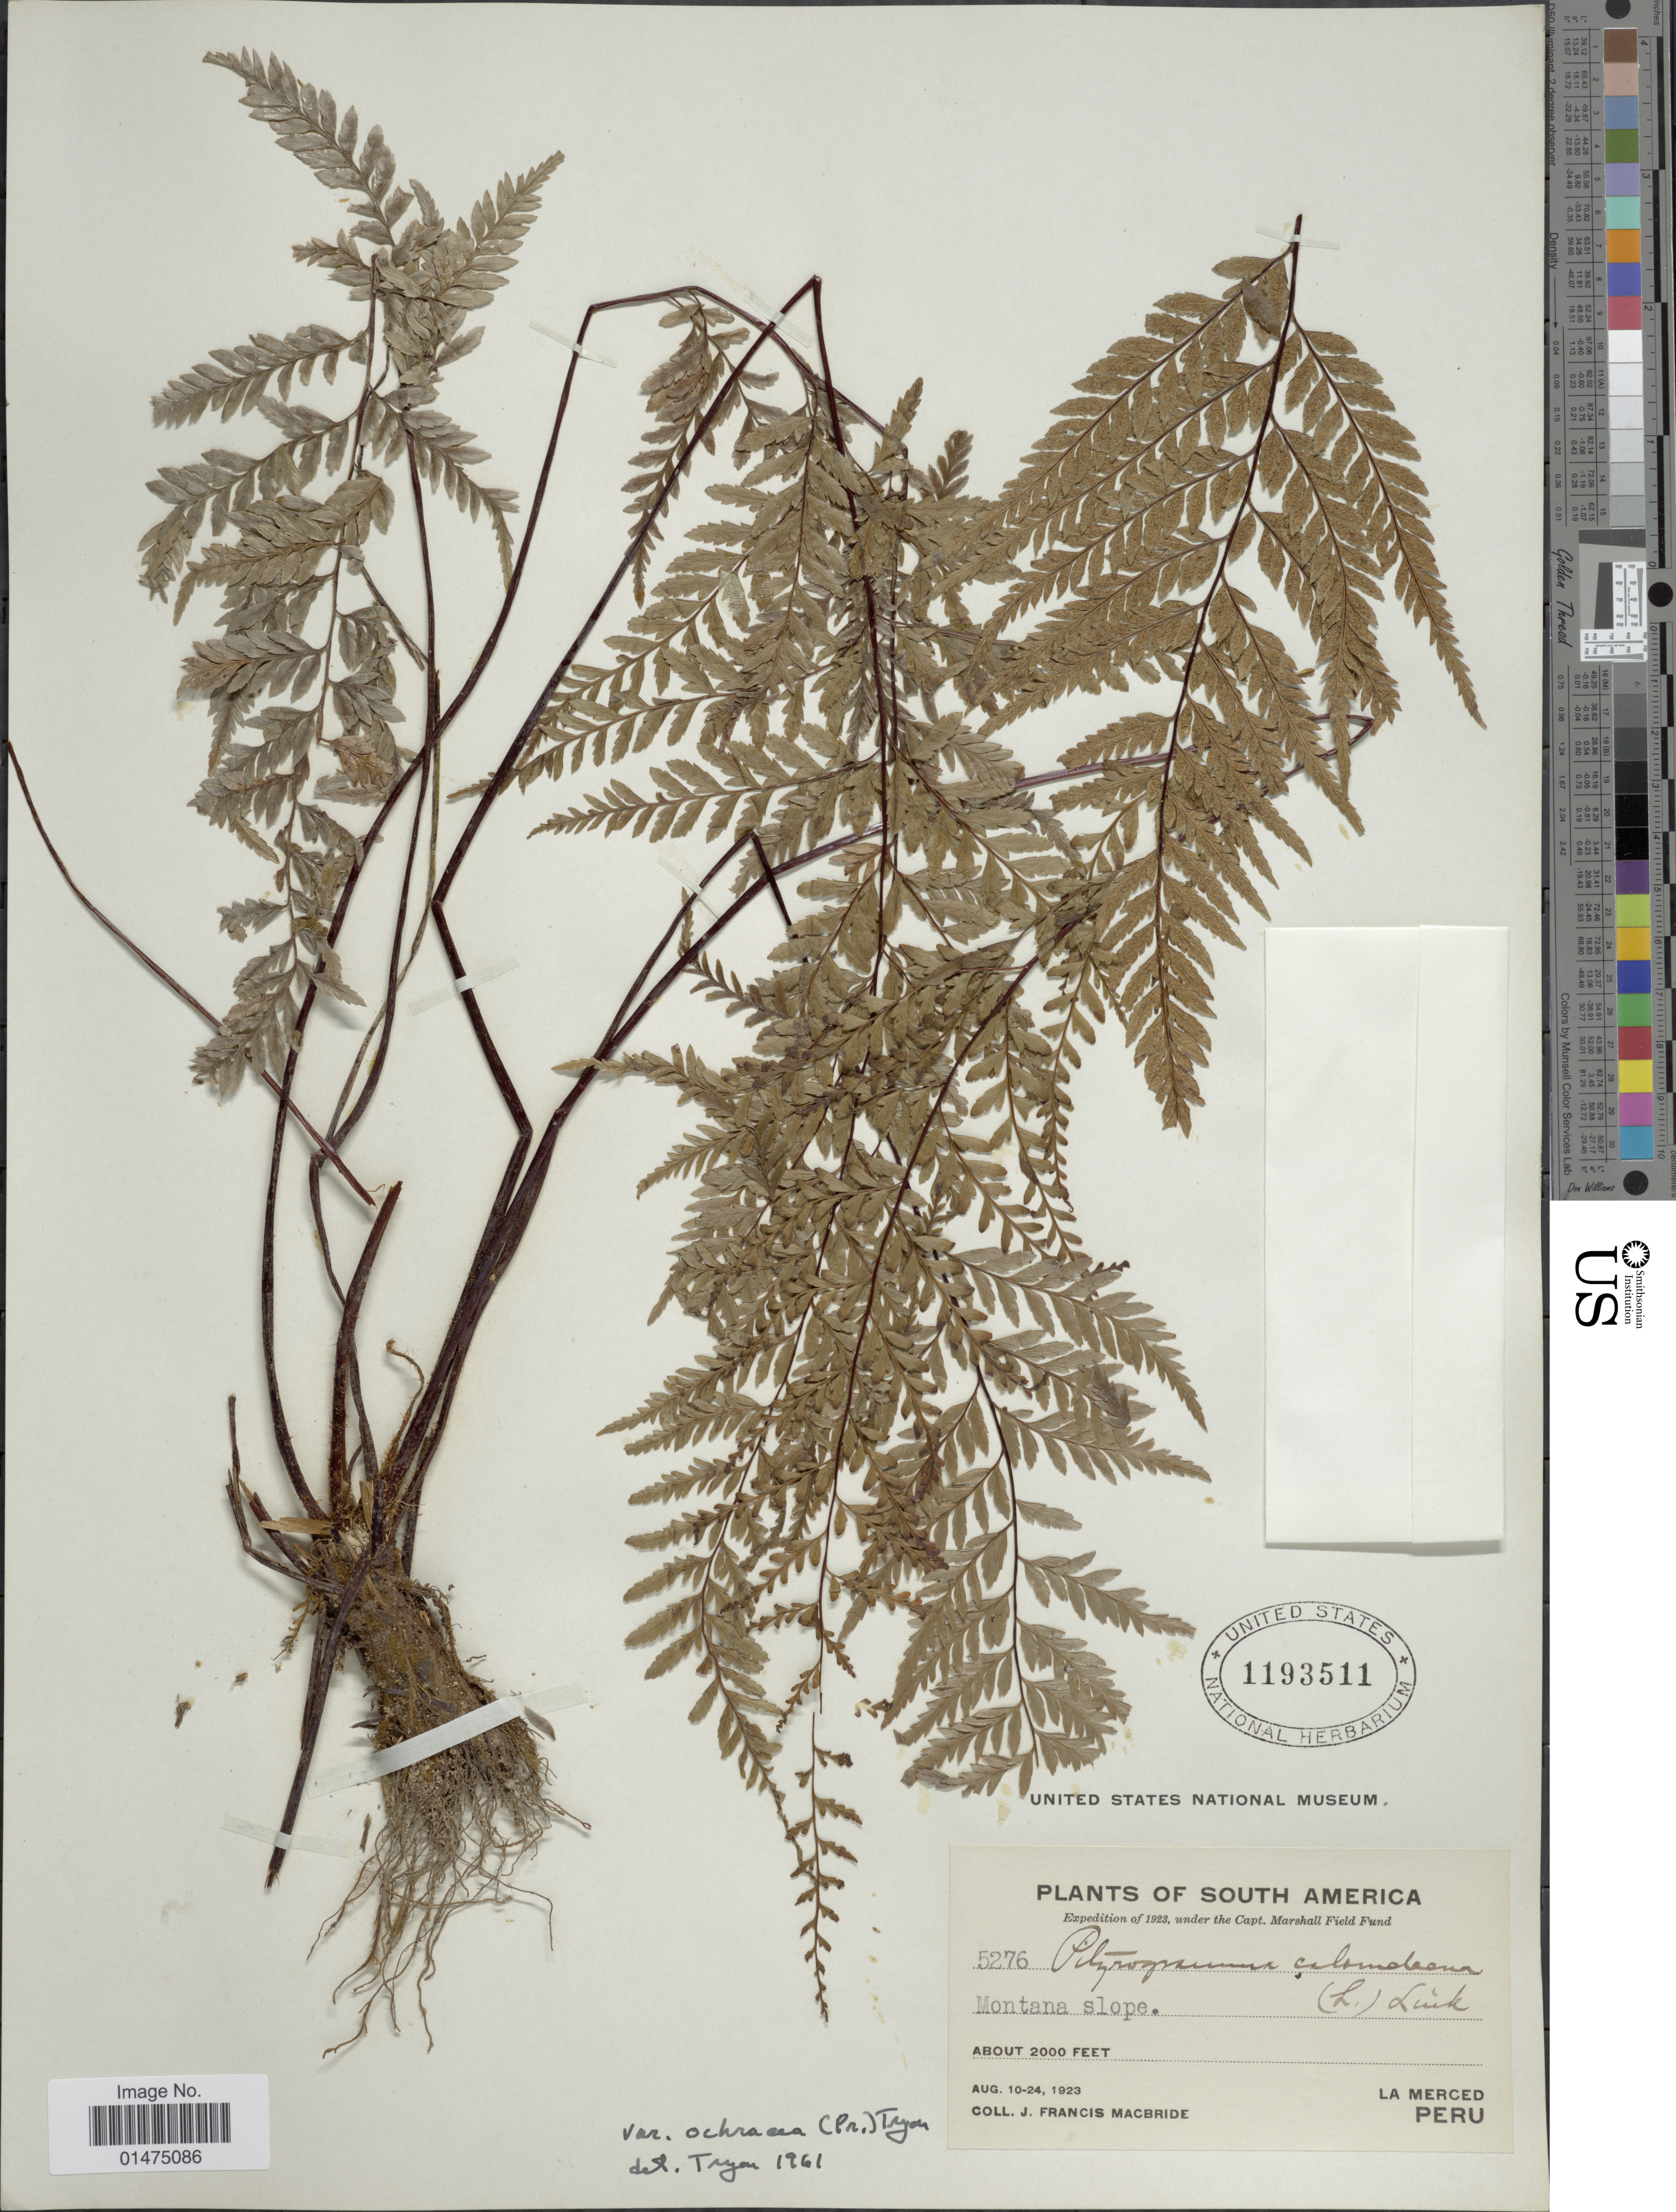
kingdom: Plantae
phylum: Tracheophyta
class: Polypodiopsida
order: Polypodiales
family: Pteridaceae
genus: Pityrogramma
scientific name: Pityrogramma ochracea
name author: (C. Presl) Domin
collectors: J. F. Macbride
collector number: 5276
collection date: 1923-08-10/1923-08-24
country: Peru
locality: Montana slope, La Merced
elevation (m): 610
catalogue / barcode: US 1193511